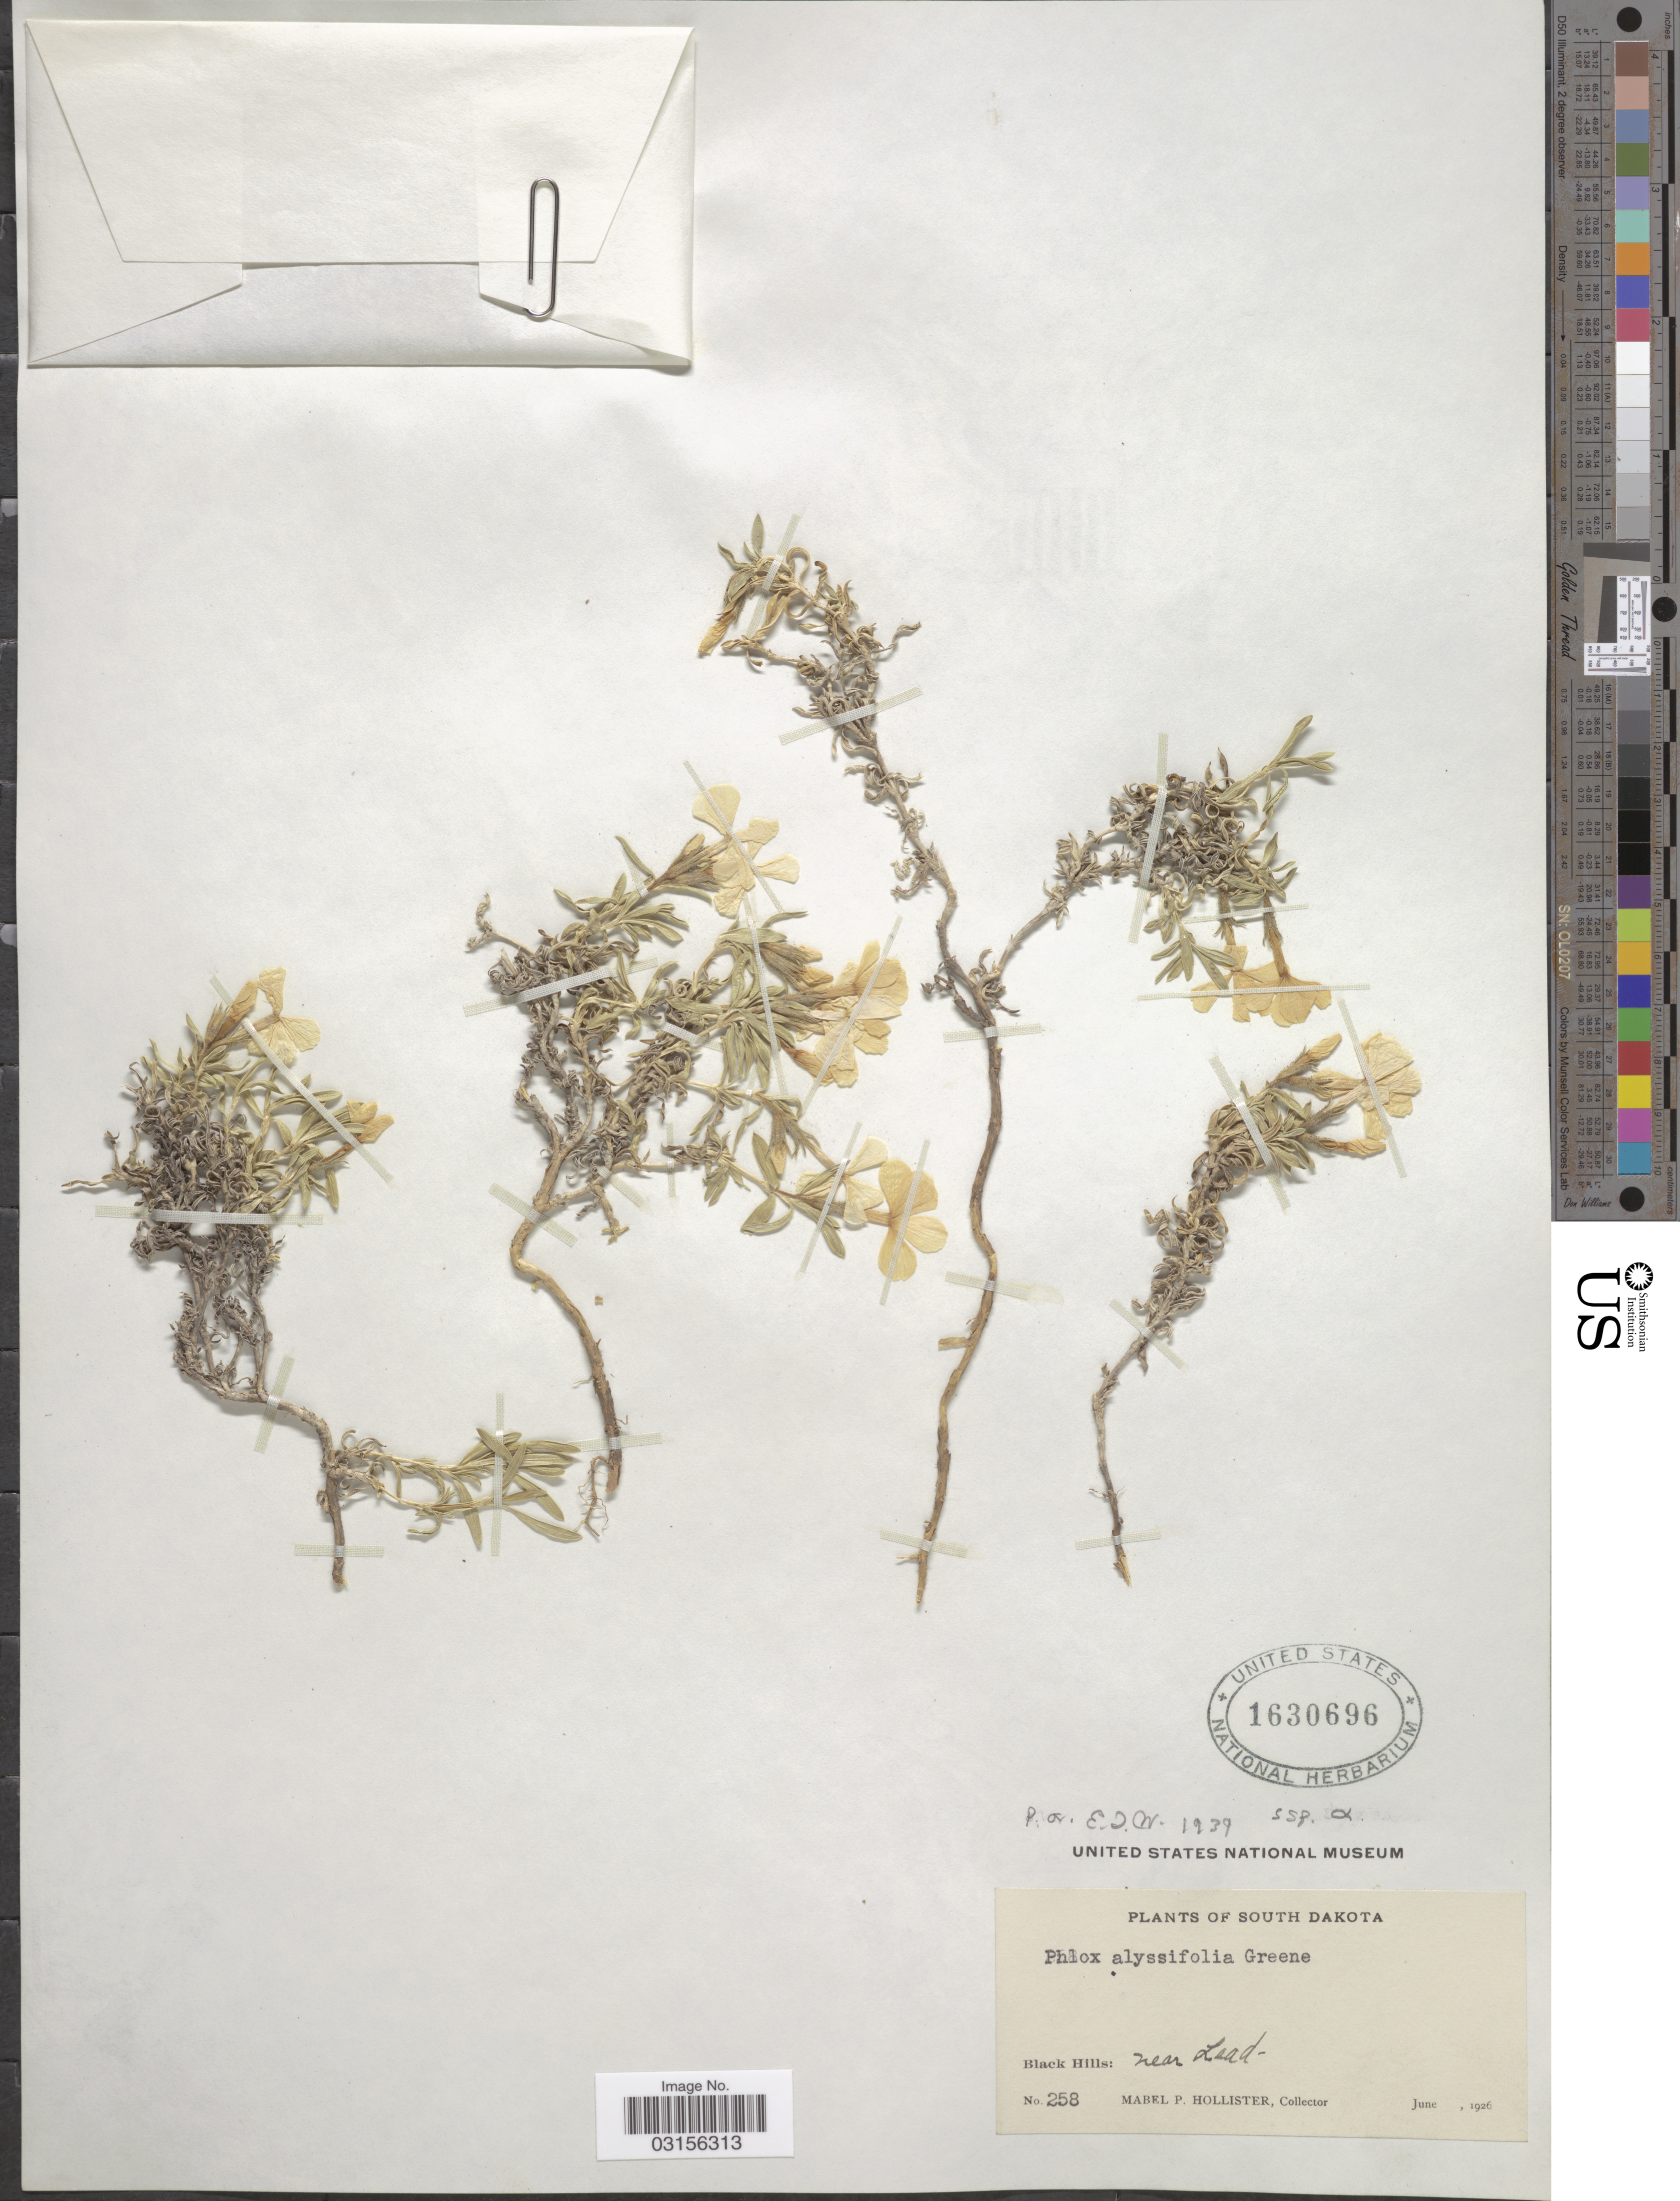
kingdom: Plantae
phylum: Tracheophyta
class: Magnoliopsida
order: Ericales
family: Polemoniaceae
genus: Phlox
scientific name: Phlox alyssifolia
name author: Greene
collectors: M. Hollister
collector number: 258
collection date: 1926-06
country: United States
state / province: South Dakota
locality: Black Hills: near Lead.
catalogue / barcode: US 1630696